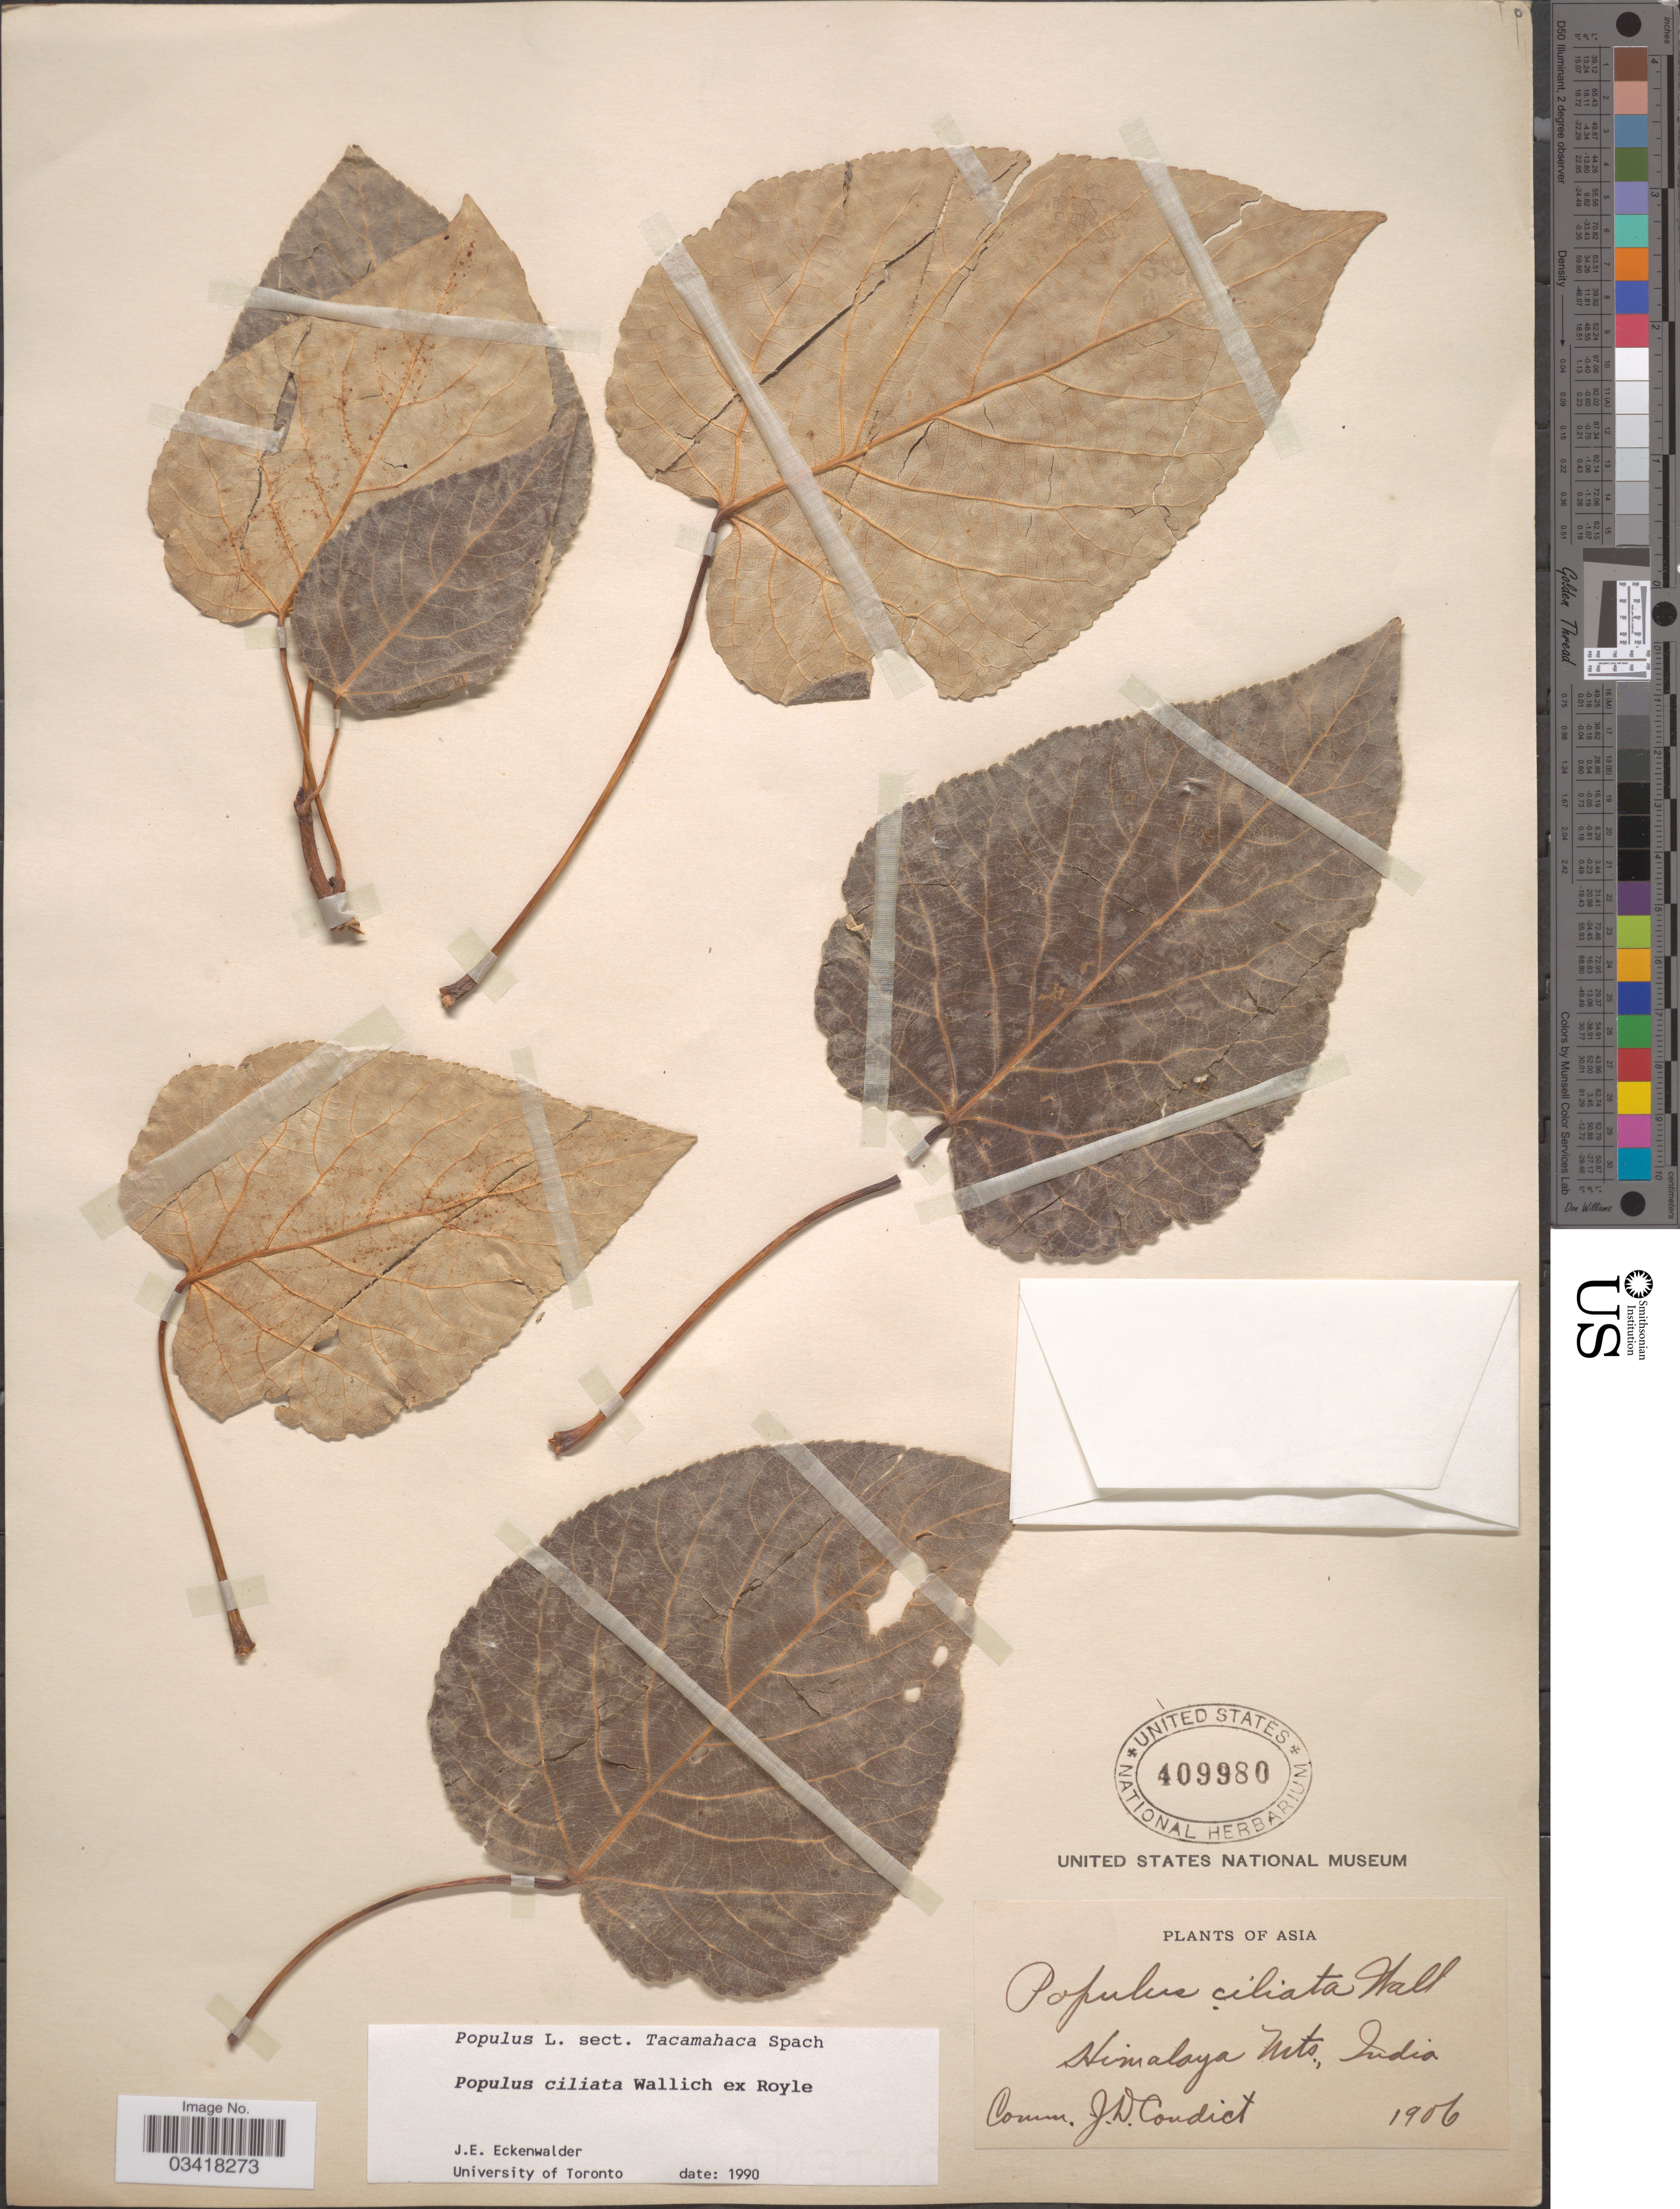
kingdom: Plantae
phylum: Tracheophyta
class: Magnoliopsida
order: Malpighiales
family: Salicaceae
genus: Populus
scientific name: Populus ciliata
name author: Wall. ex Royle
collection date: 1906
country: India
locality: Asia. Himalaya Mts.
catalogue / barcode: US 409980